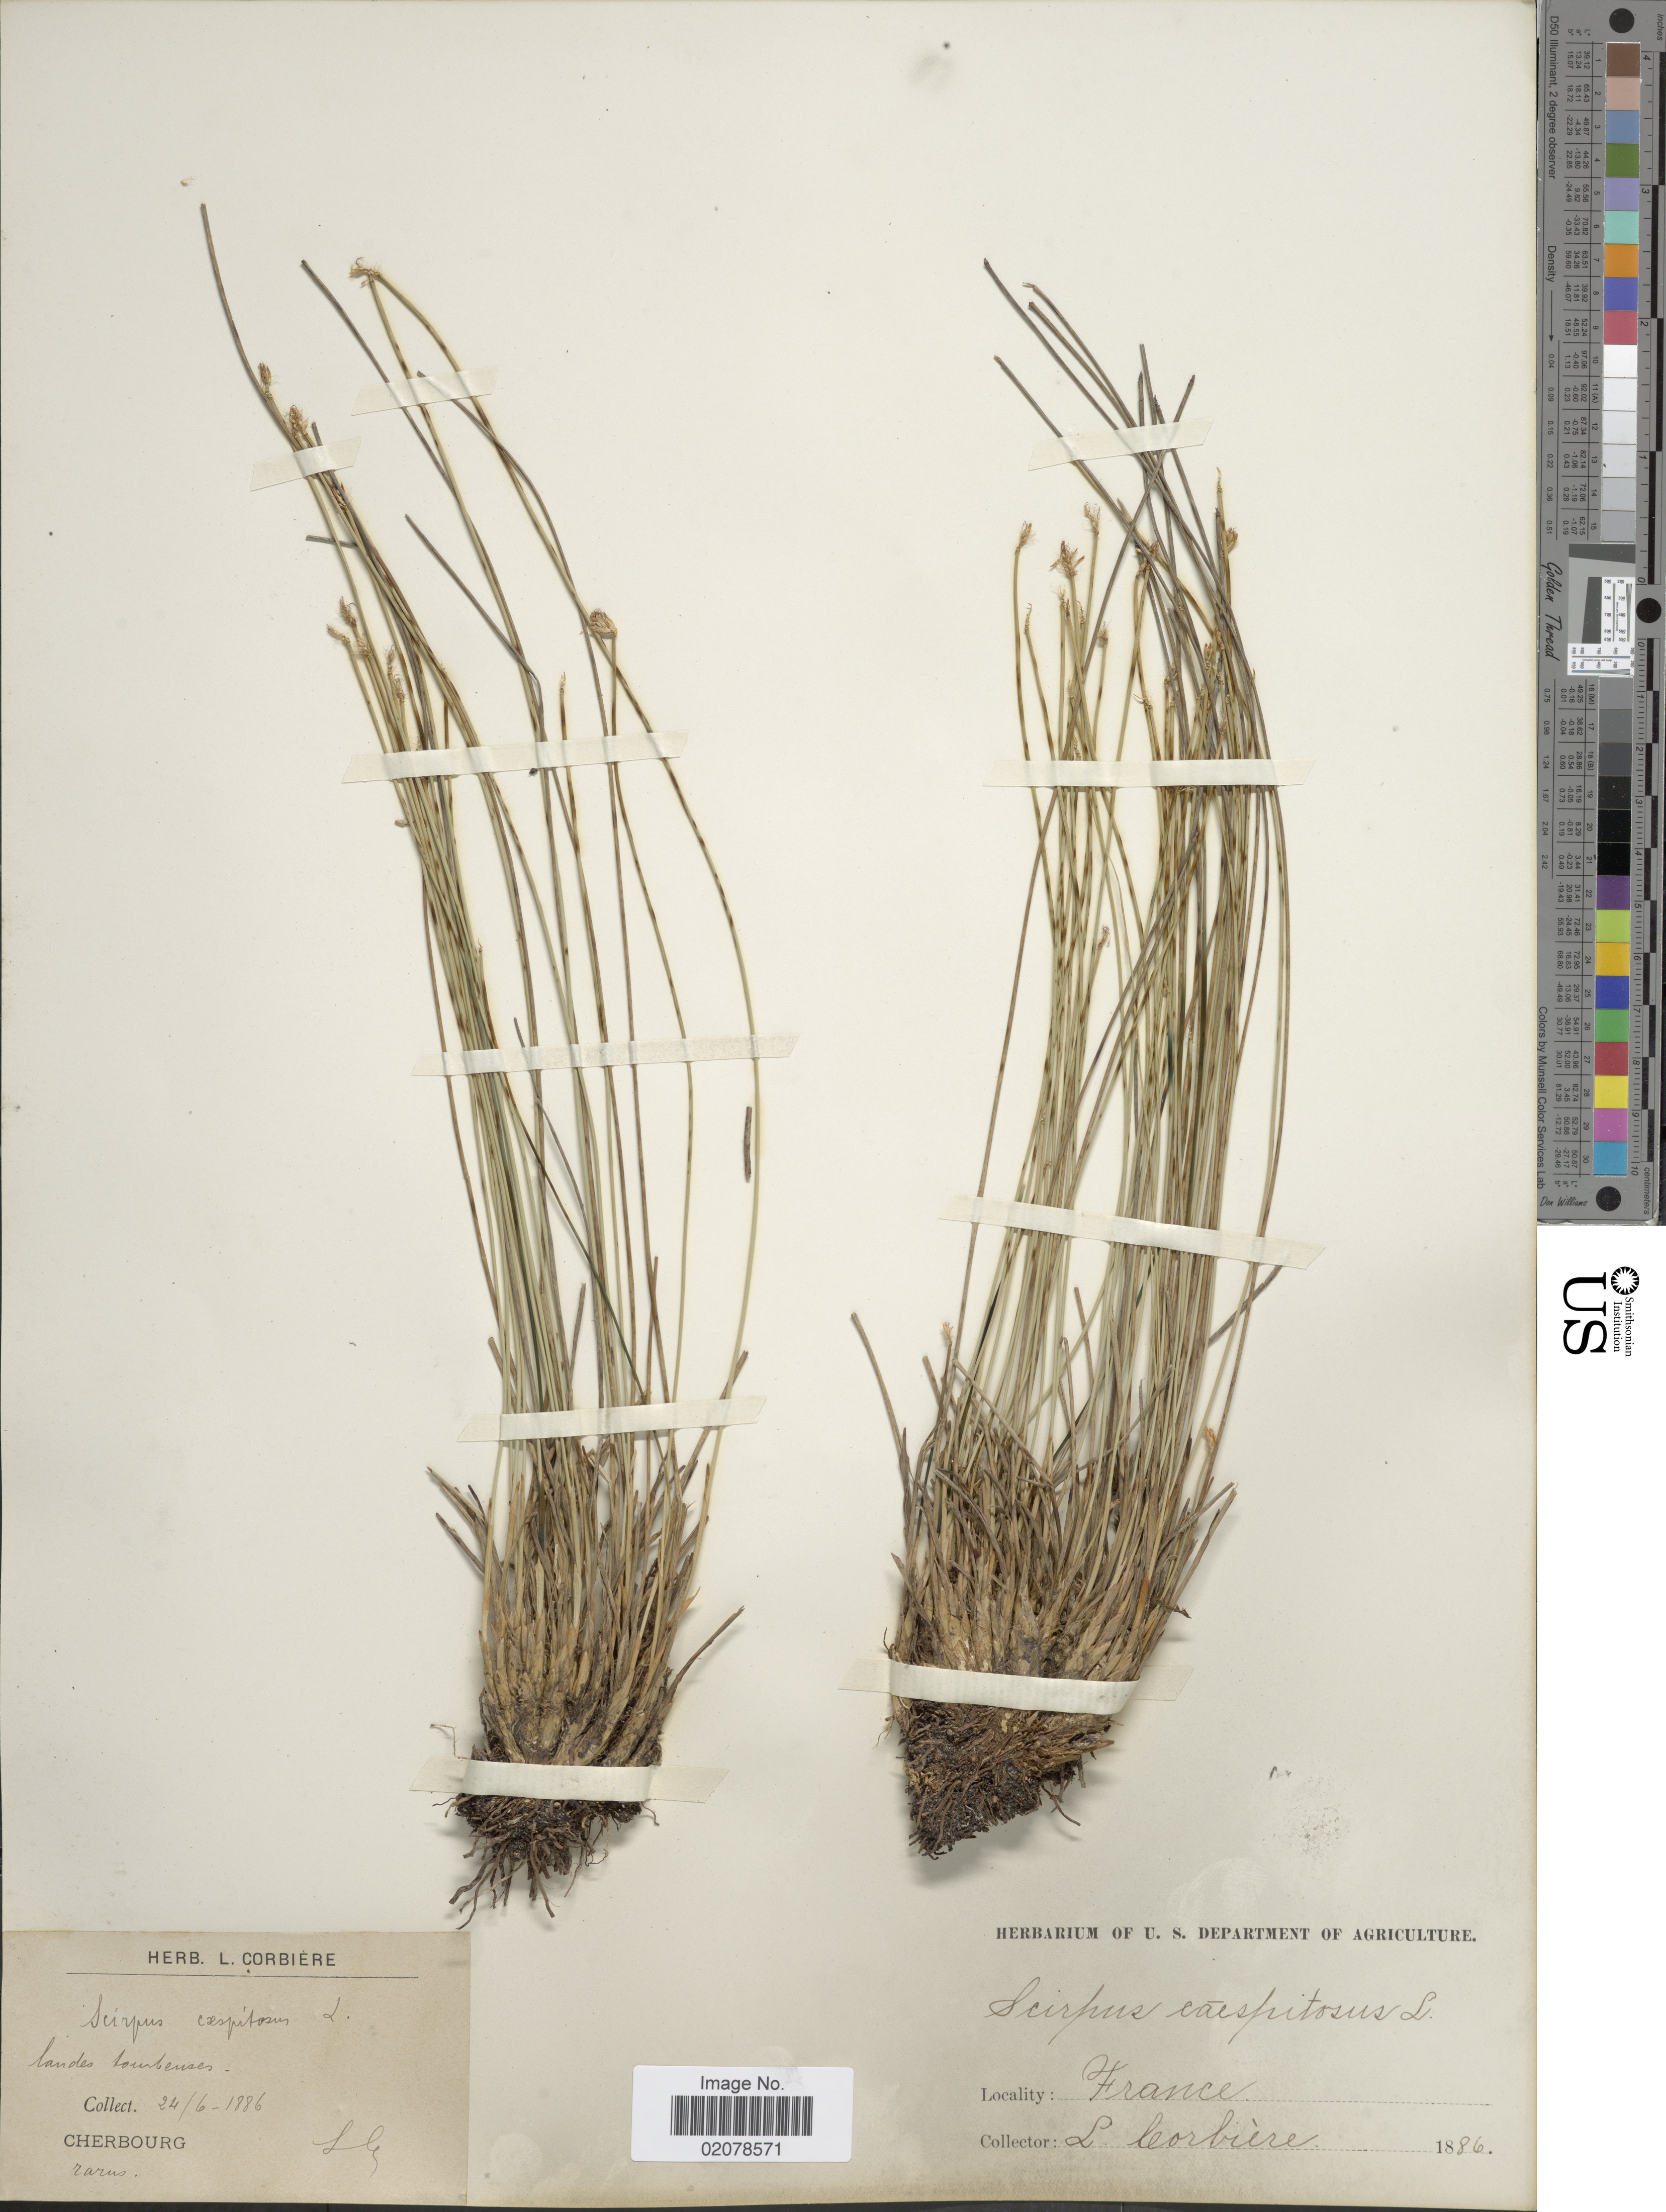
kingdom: Plantae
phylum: Tracheophyta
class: Liliopsida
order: Poales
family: Cyperaceae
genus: Trichophorum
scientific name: Trichophorum cespitosum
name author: (L.) Hartm.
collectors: L. Corbière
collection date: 1886-06-24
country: France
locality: Cherbourg